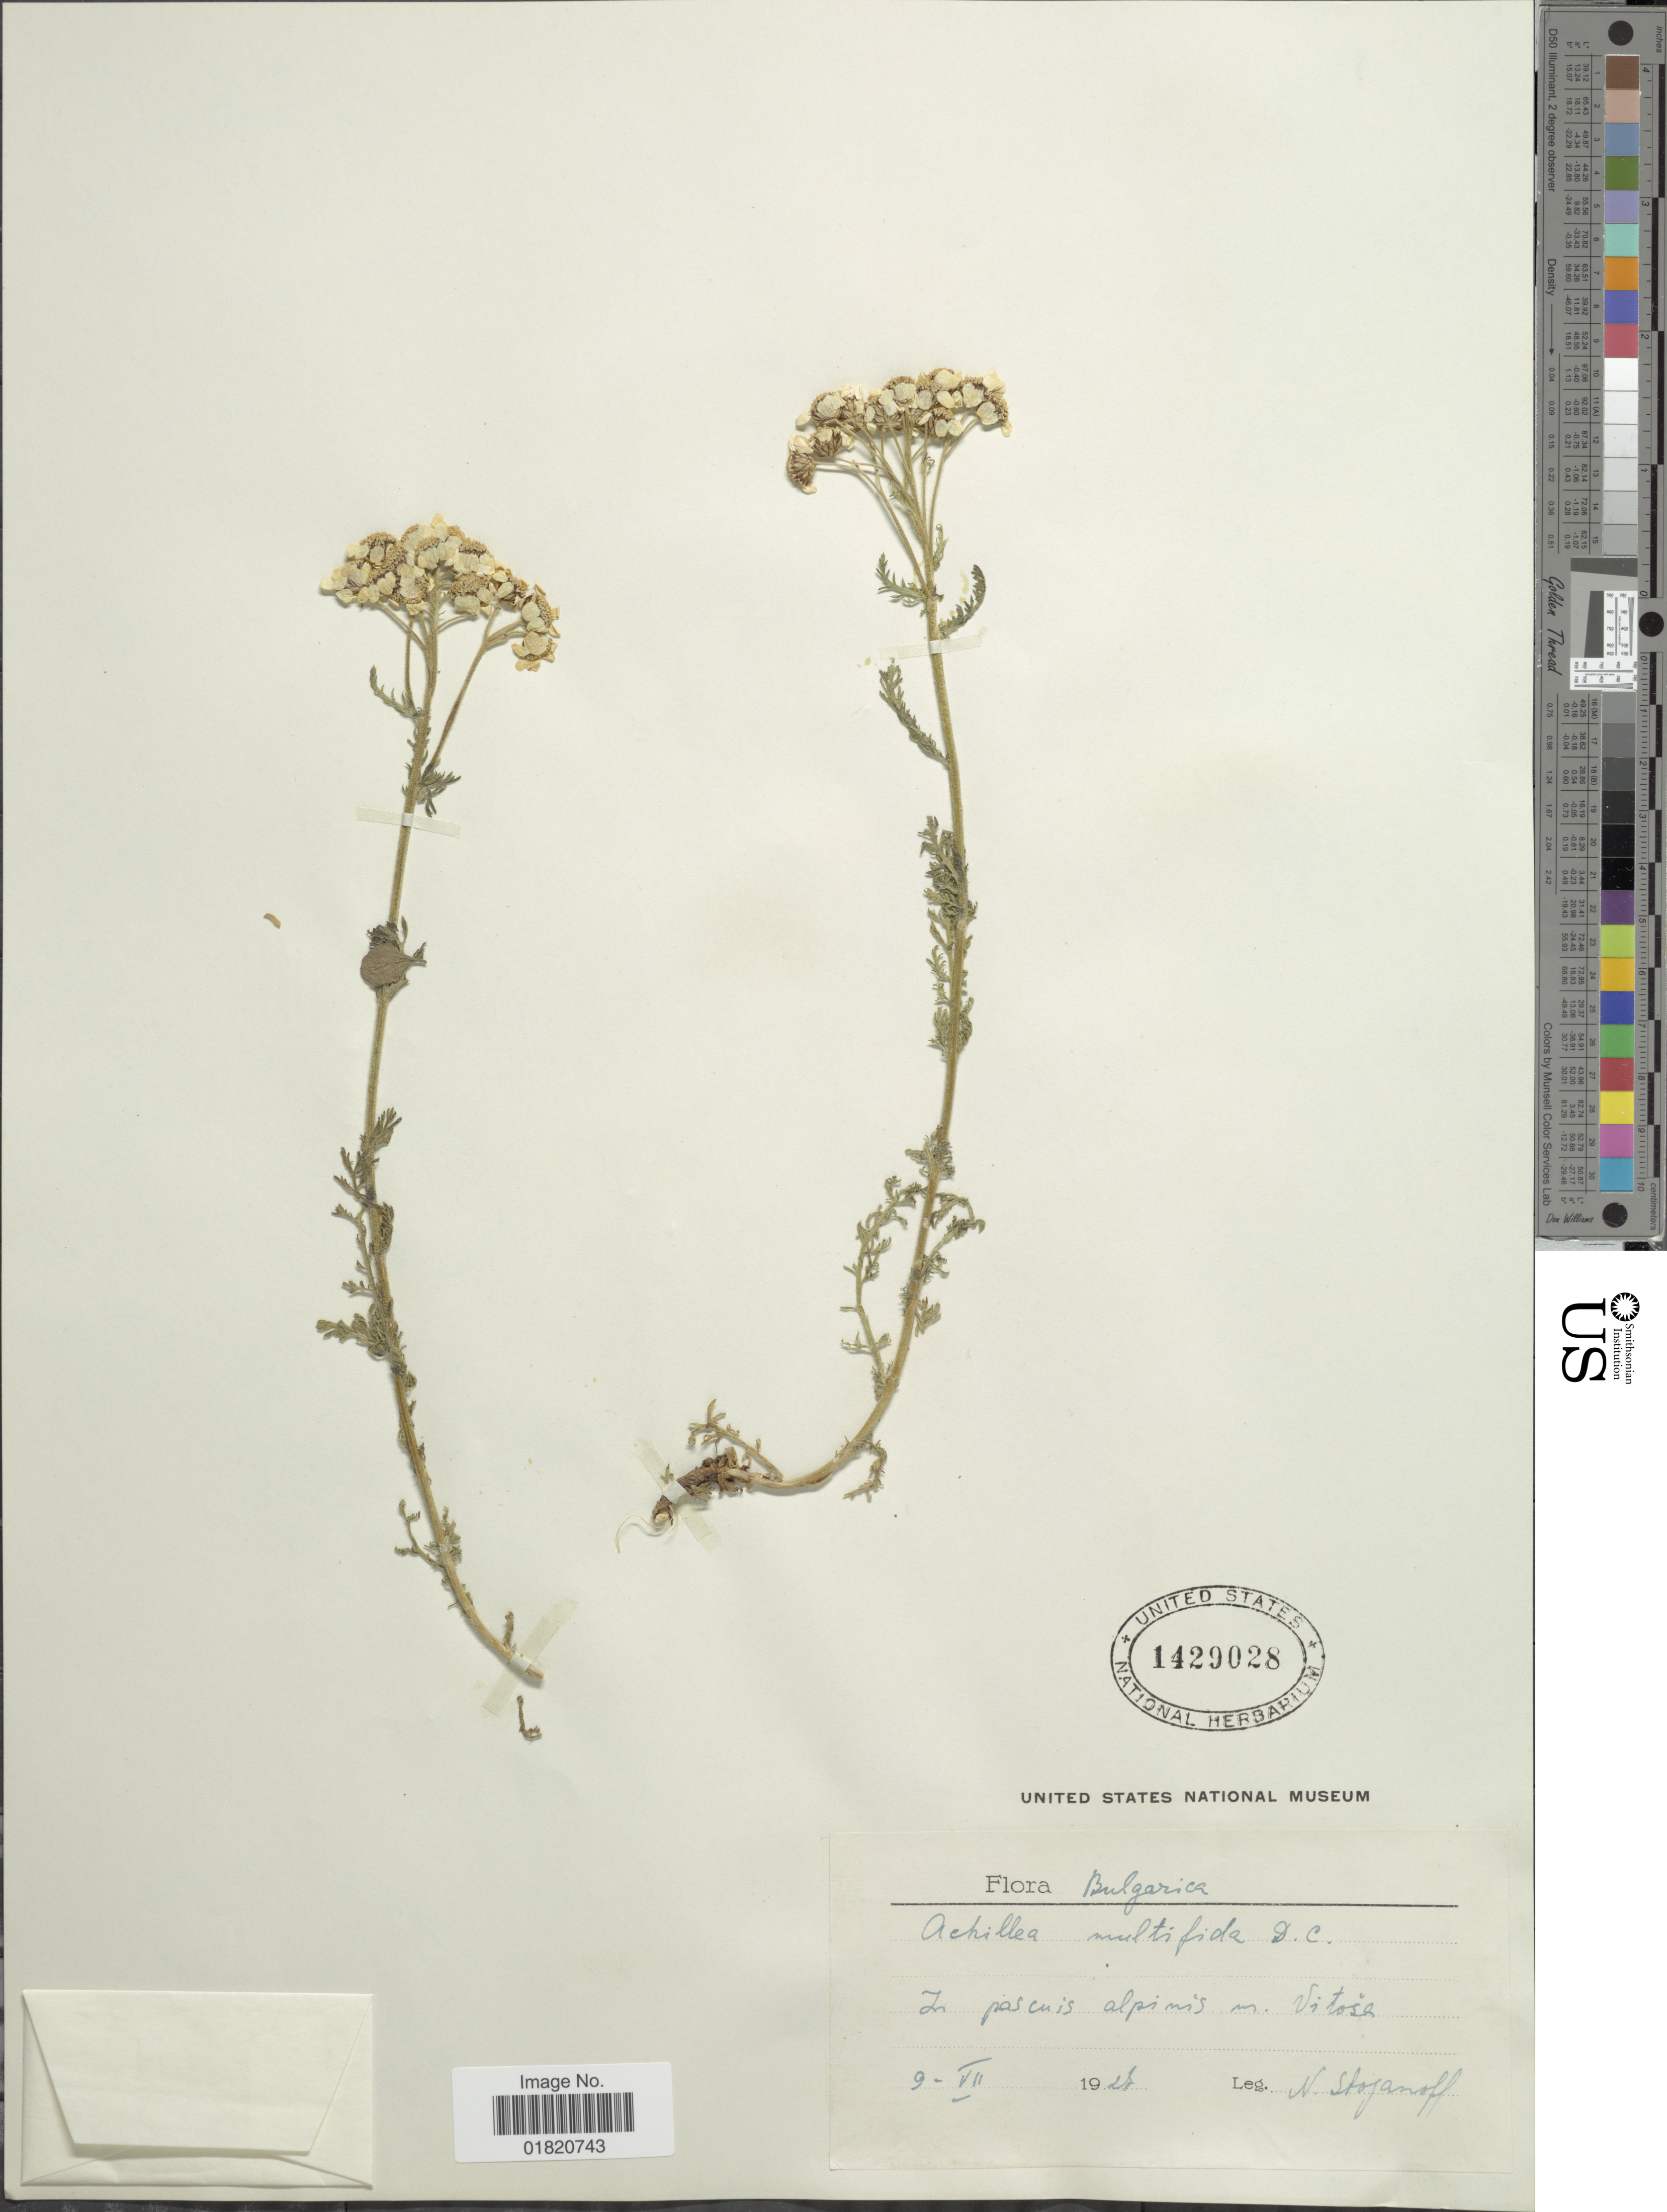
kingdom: Plantae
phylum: Tracheophyta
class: Magnoliopsida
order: Asterales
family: Asteraceae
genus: Achillea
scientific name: Achillea multifida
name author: DC.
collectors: N. Stojanoff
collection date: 1927-07-09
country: Bulgaria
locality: In pascuis alpinis m. Vitoša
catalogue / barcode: US 1429028